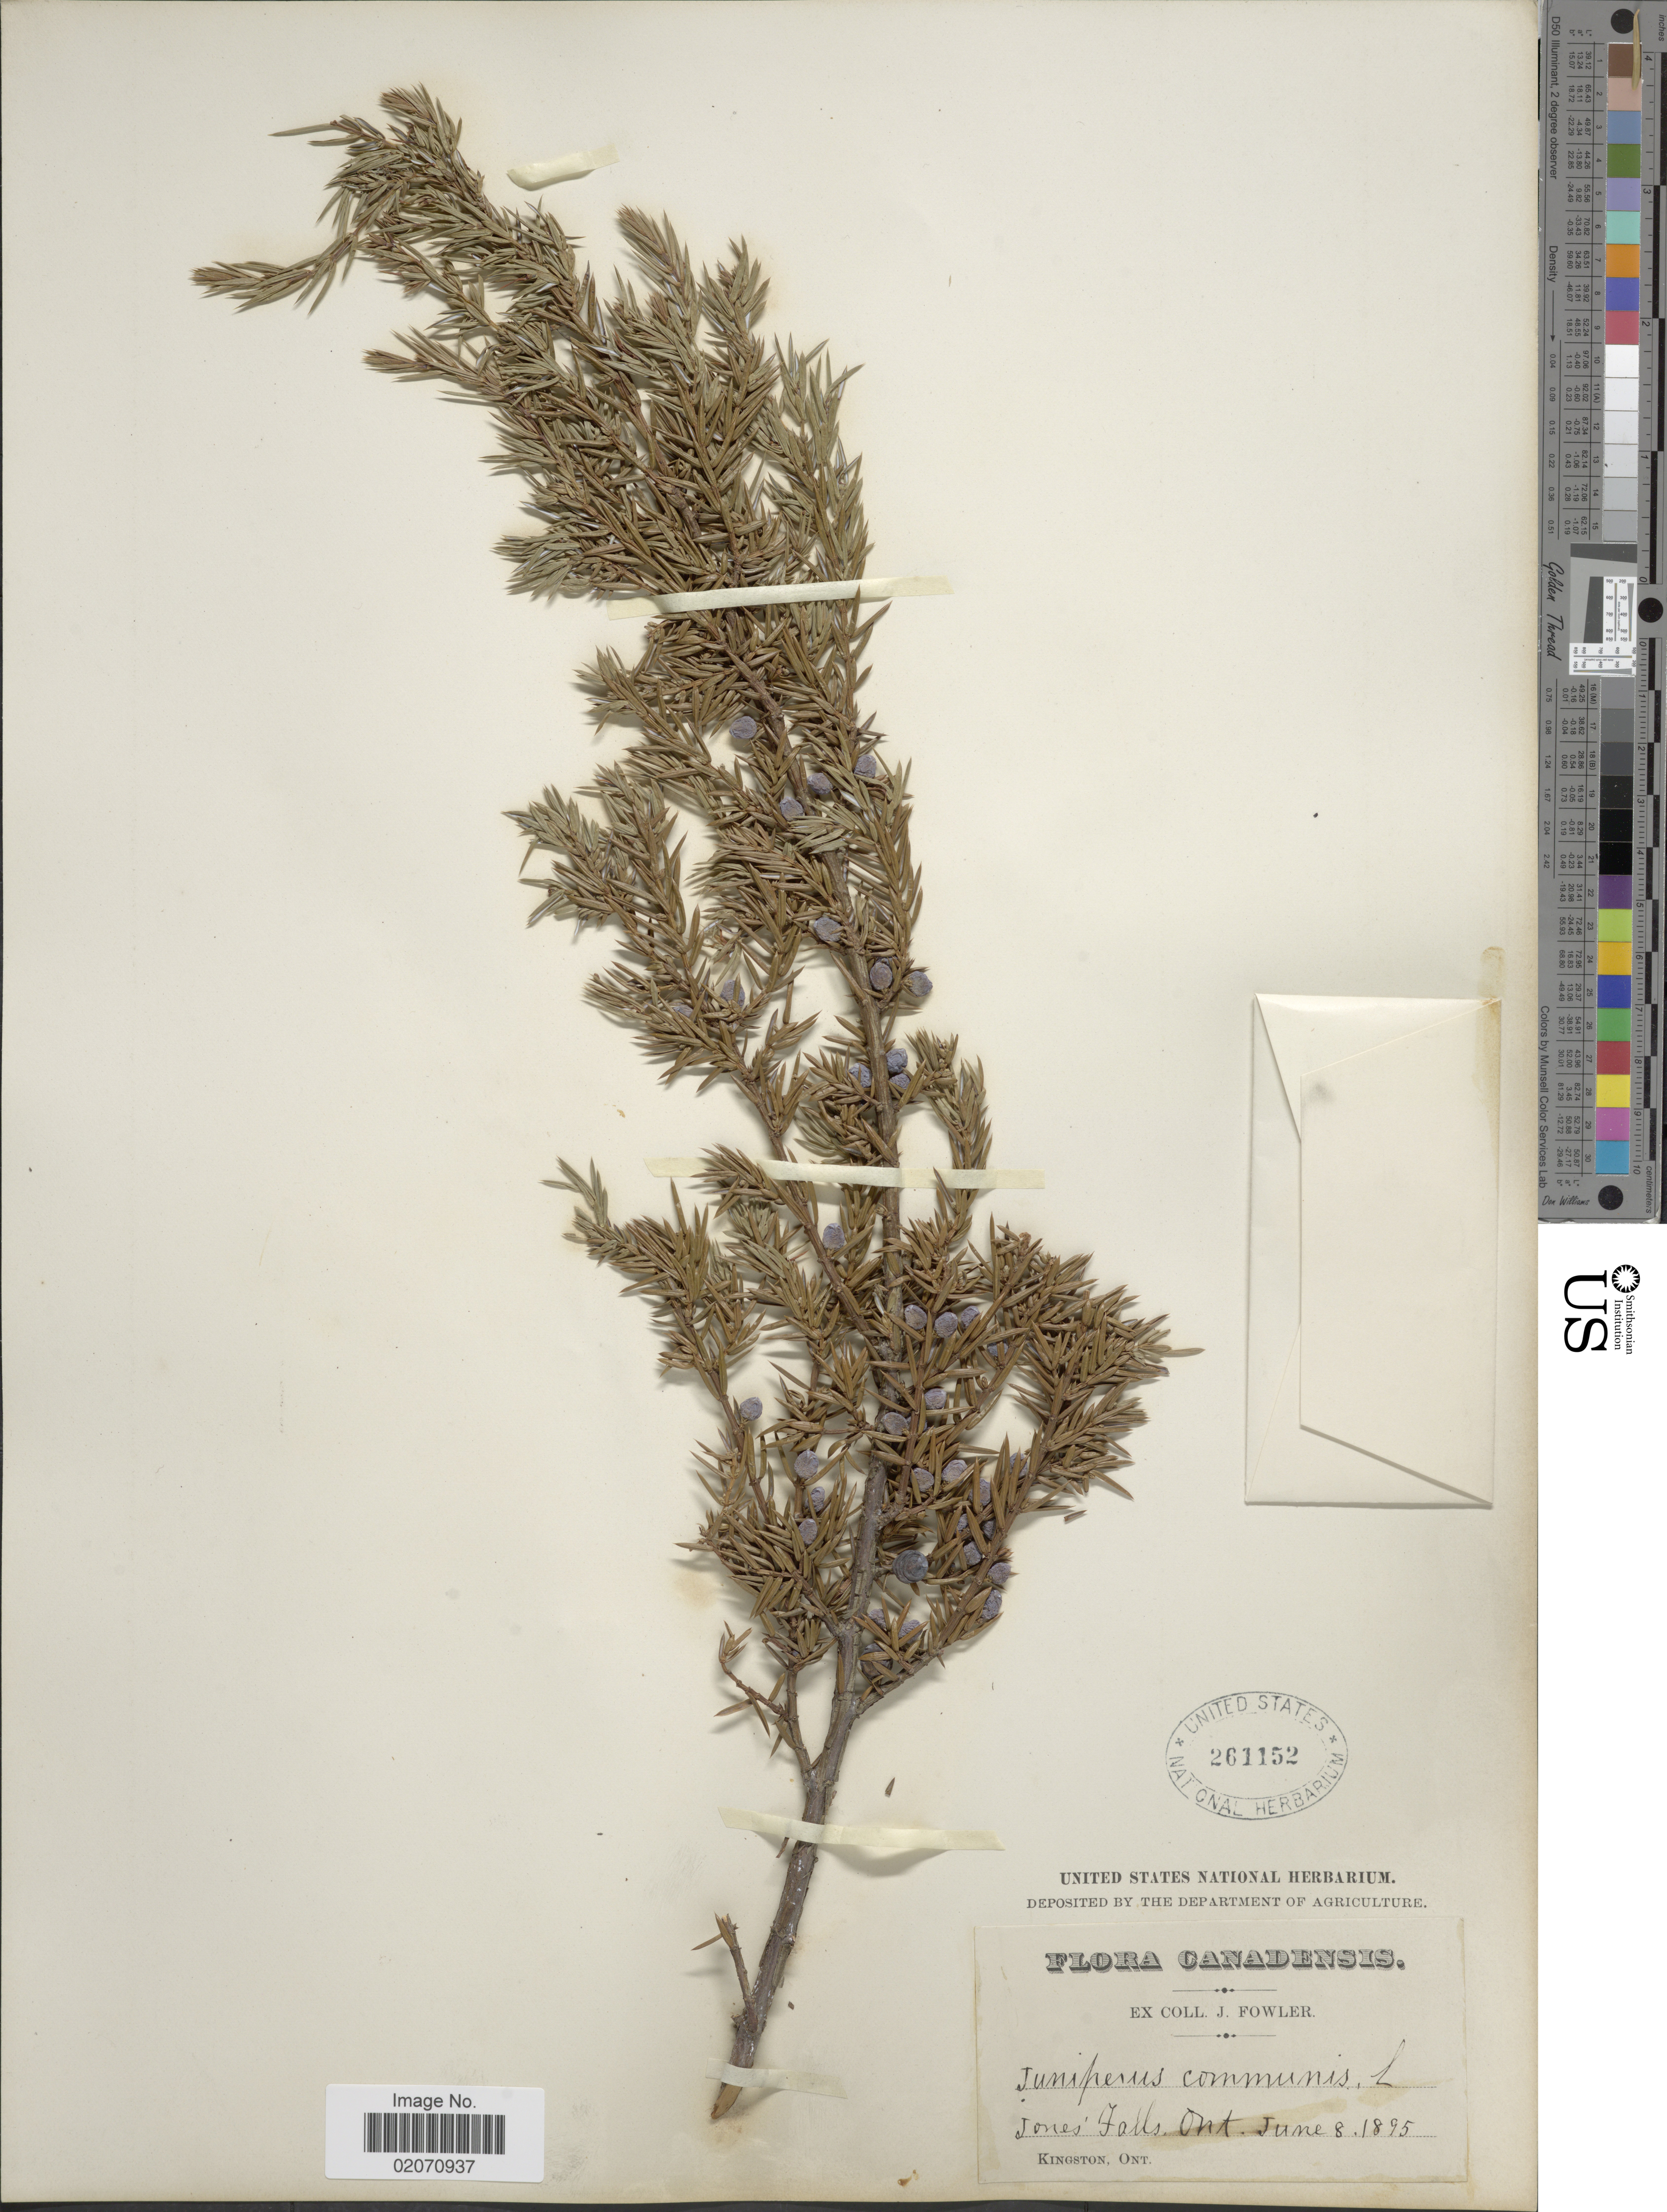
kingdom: Plantae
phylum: Tracheophyta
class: Pinopsida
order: Pinales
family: Cupressaceae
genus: Juniperus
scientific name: Juniperus communis subsp. nana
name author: (Willd.) Syme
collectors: J. P. Fowler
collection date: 1895-06-08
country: Canada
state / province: Ontario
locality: Jones Falls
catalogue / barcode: US 261152